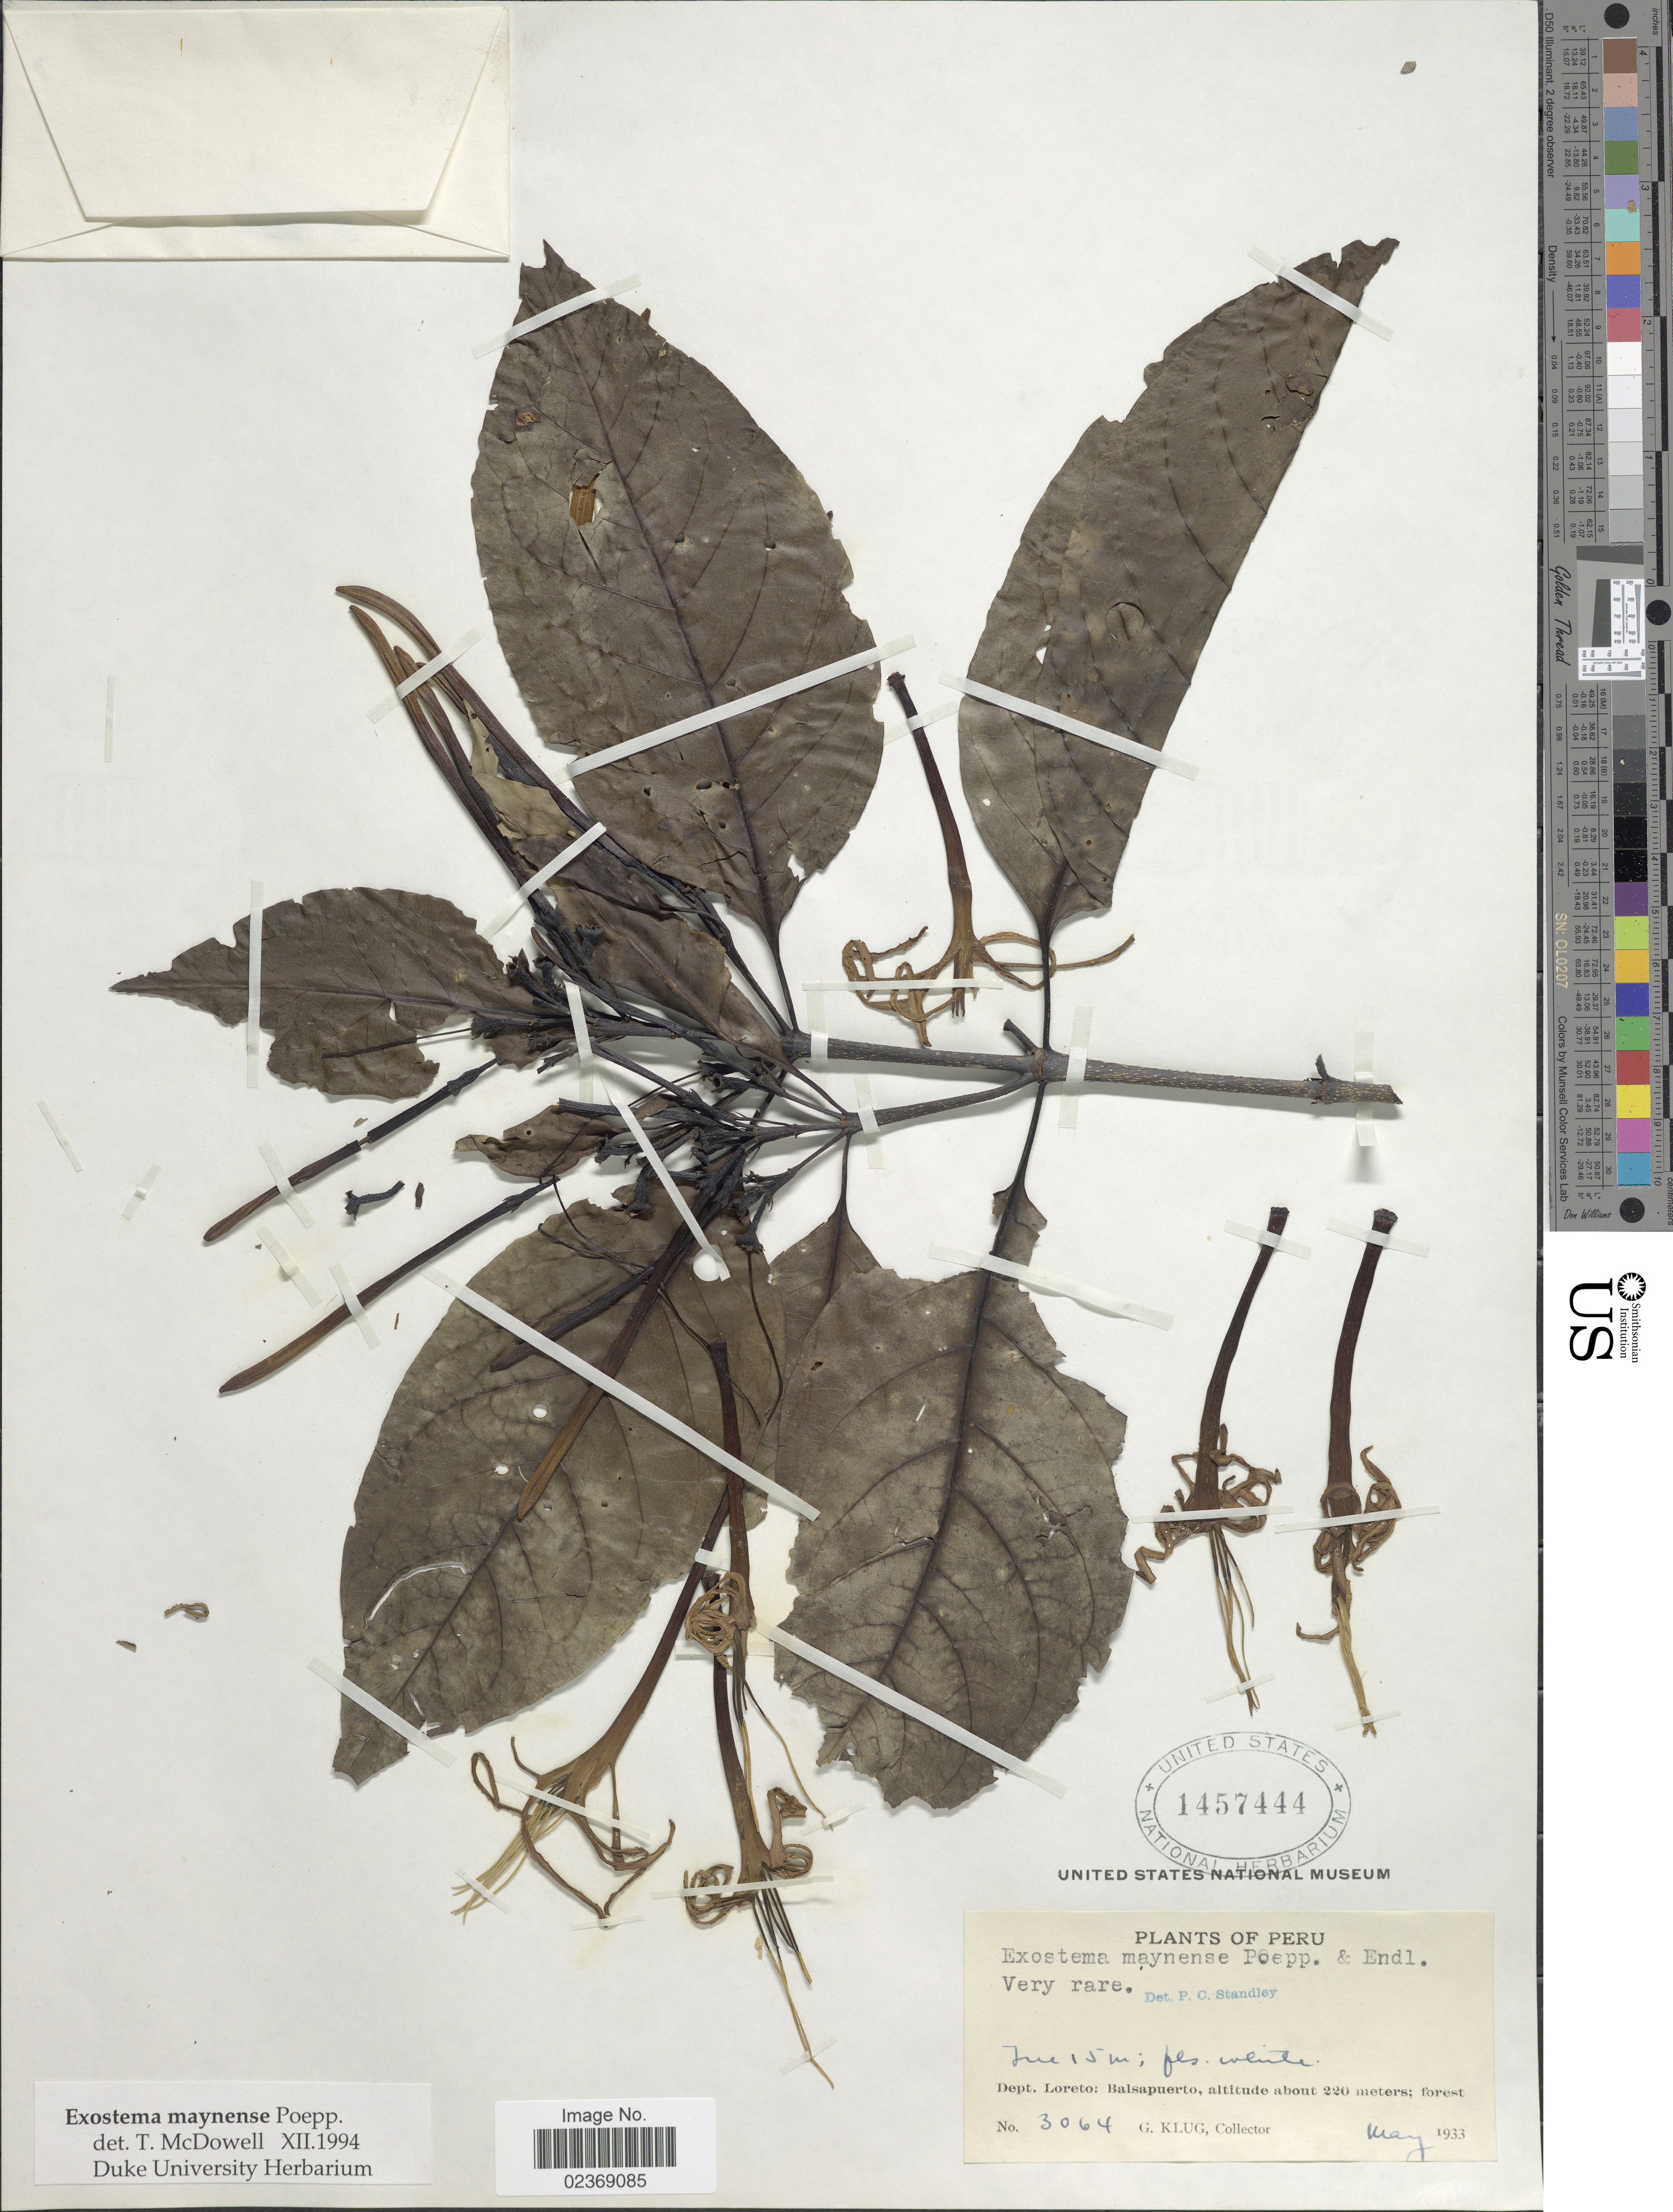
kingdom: Plantae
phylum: Tracheophyta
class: Magnoliopsida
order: Gentianales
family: Rubiaceae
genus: Exostema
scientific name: Exostema maynense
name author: Poepp. & Endl.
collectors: G. Klug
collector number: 3064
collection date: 1933-05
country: Peru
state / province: Loreto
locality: Dept. Loreto: Balsapuerto; forest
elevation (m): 220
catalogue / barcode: US 1457444